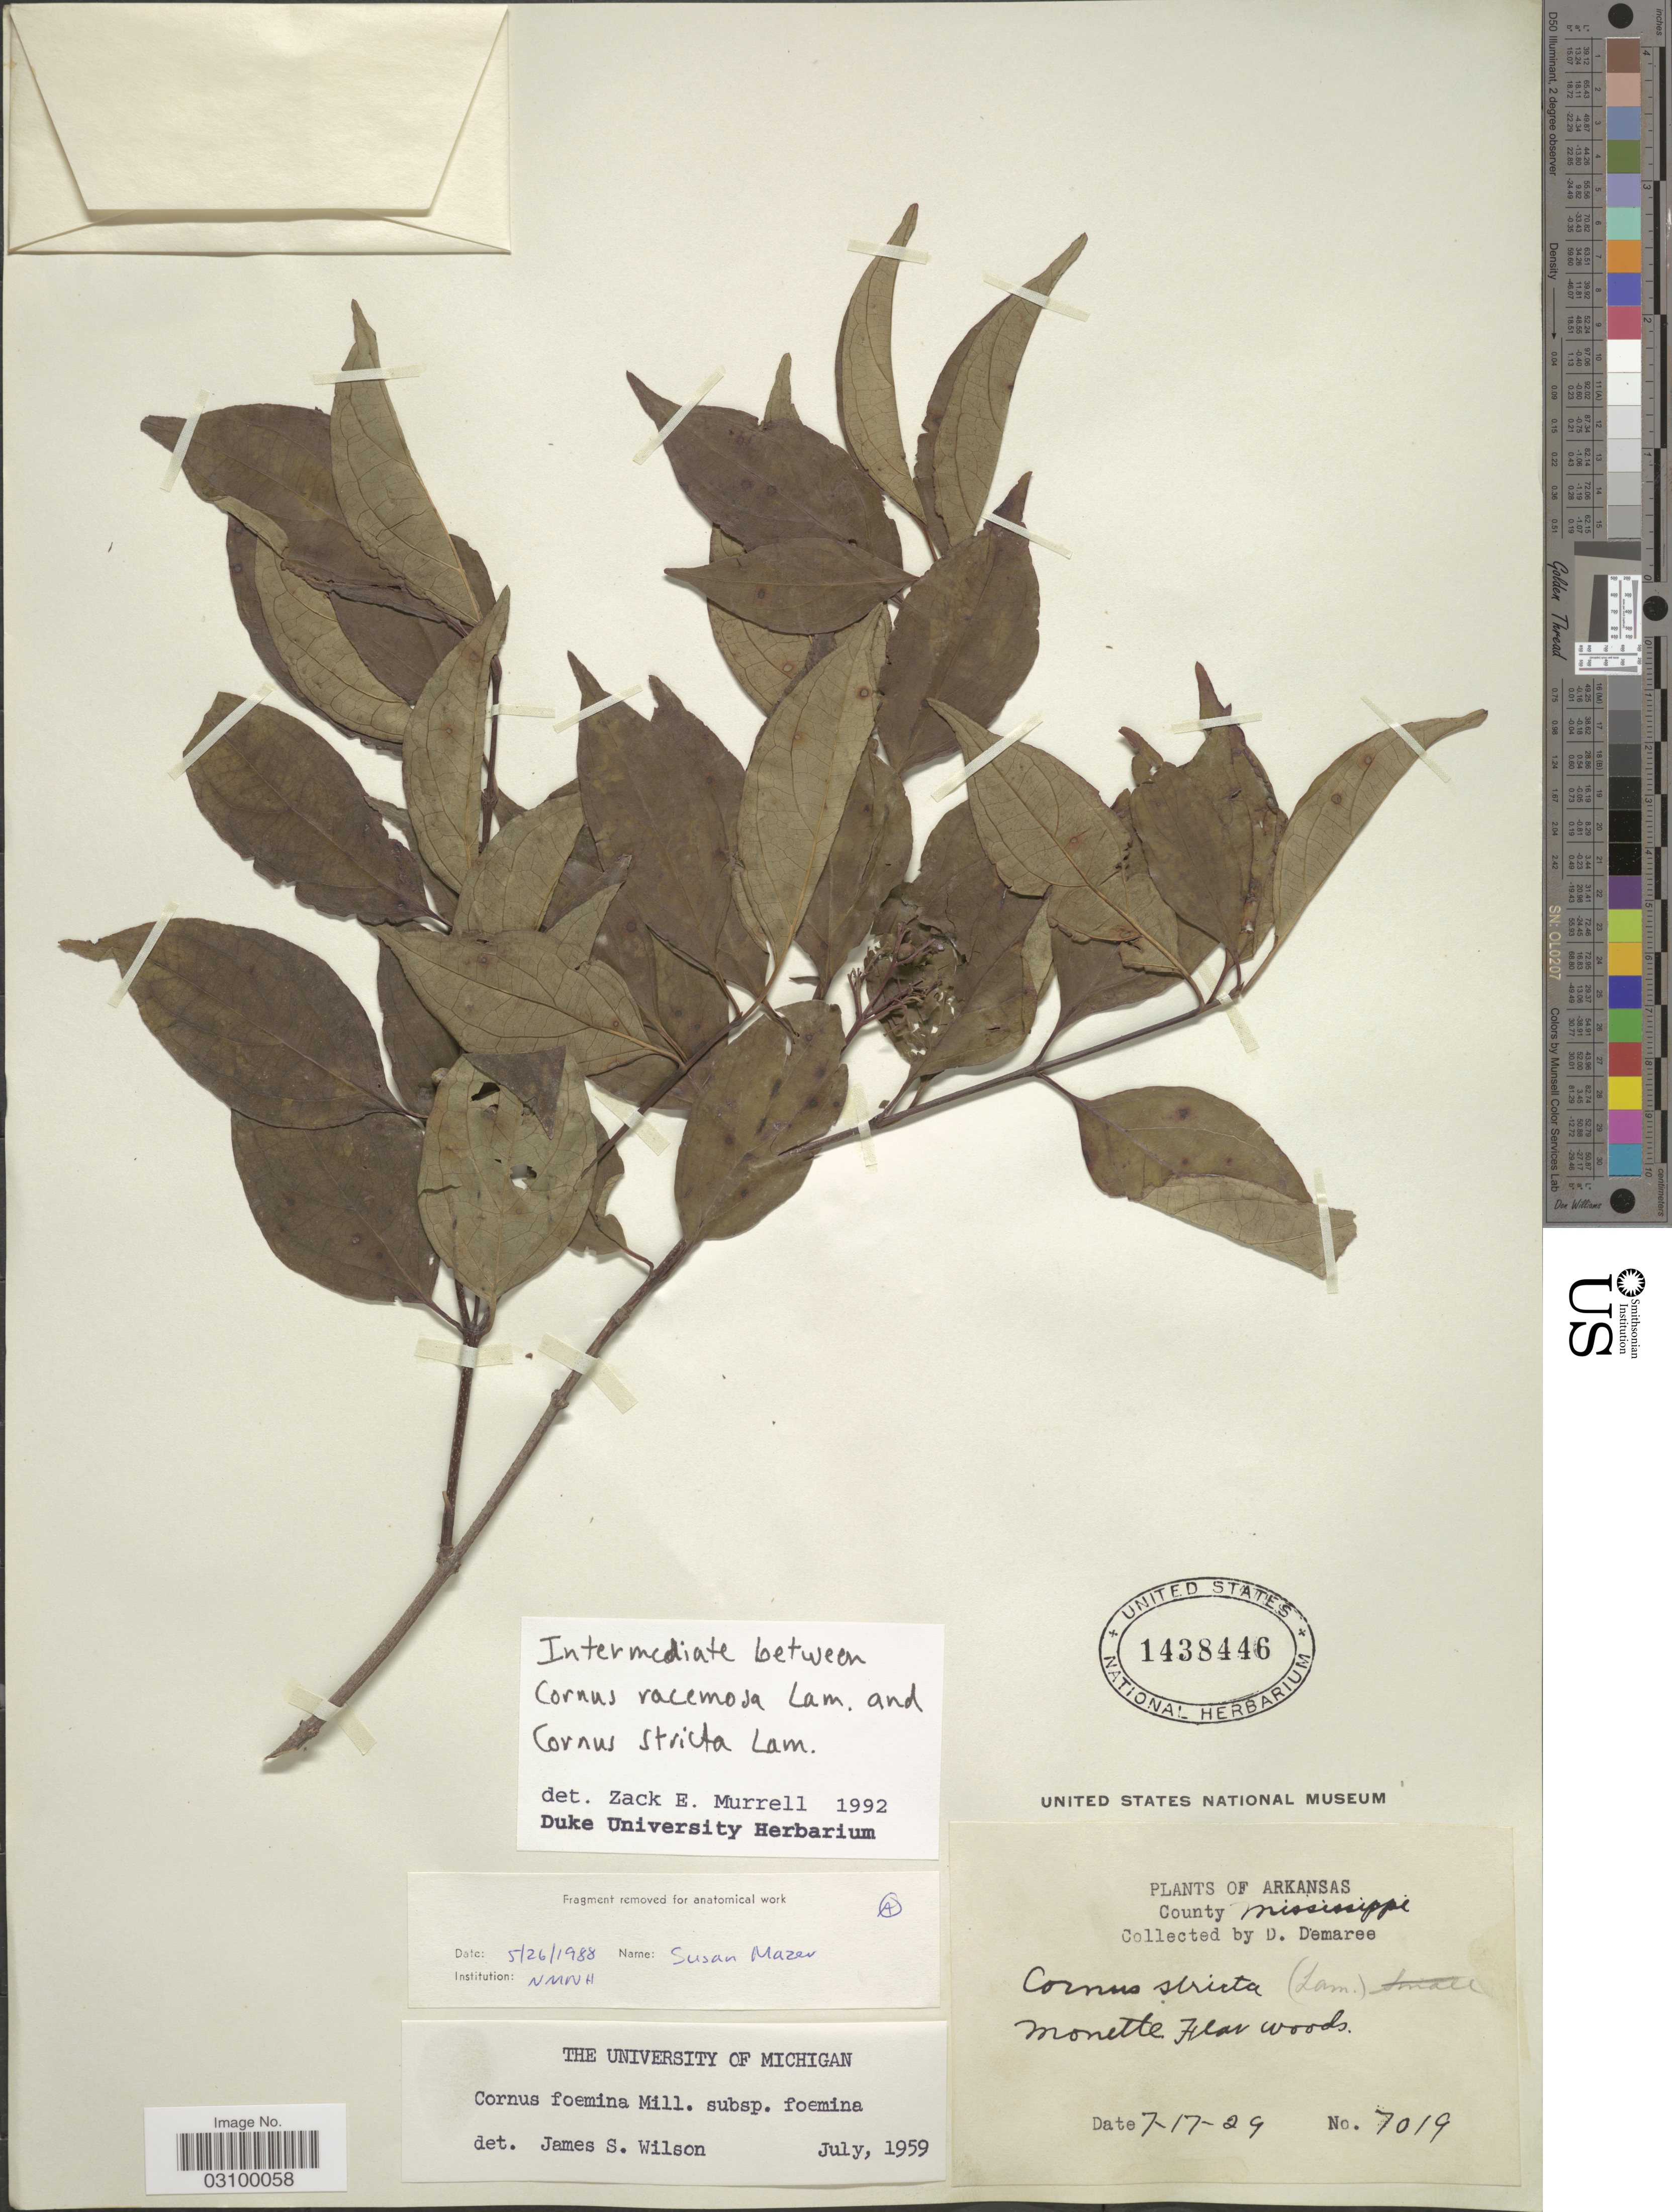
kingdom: Plantae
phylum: Tracheophyta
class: Magnoliopsida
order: Cornales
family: Cornaceae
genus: Cornus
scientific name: Cornus sp.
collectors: D. Demaree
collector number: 7019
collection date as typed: Transcribed d/m/y: 17/7/29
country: United States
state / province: Arkansas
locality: County Mississippi. Monette Flar woods.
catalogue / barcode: US 1438446